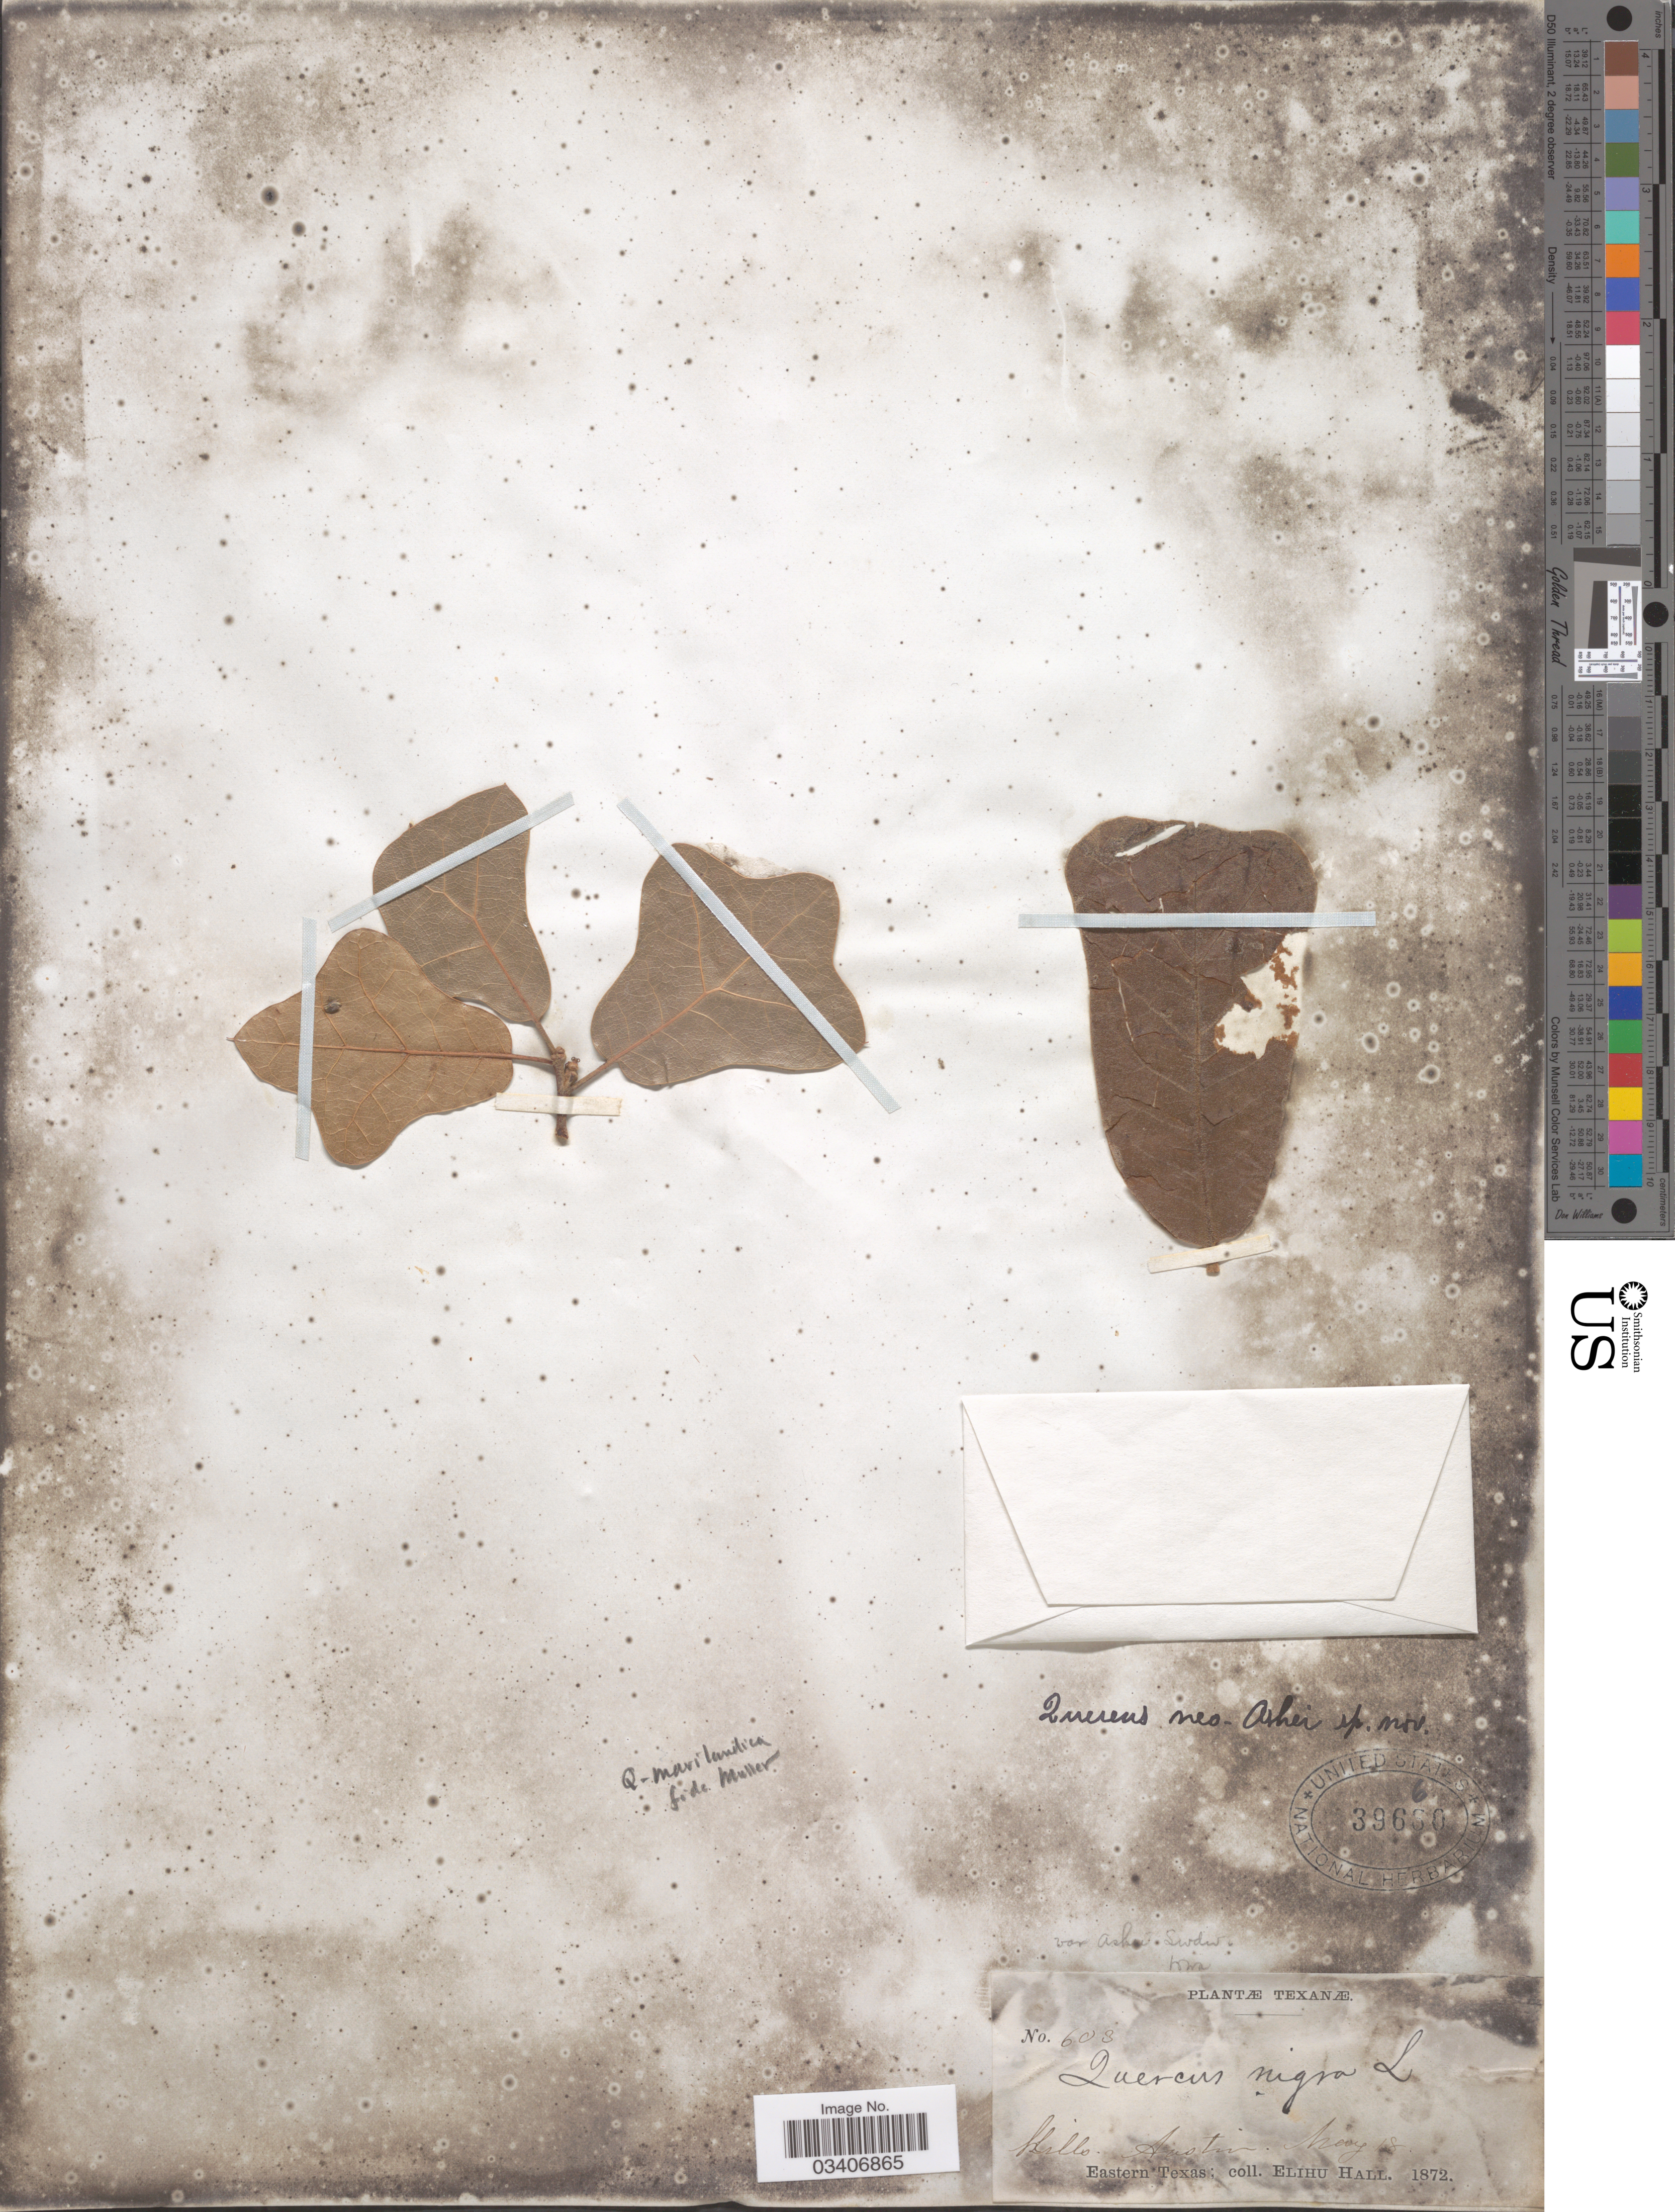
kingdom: Plantae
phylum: Tracheophyta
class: Magnoliopsida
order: Fagales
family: Fagaceae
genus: Quercus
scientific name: Quercus marilandica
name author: (L.) Münchh.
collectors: E. Hall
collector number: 608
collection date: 1872-05-18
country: United States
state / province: Texas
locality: Hills Austin. Eastern Texas.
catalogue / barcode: US 39660